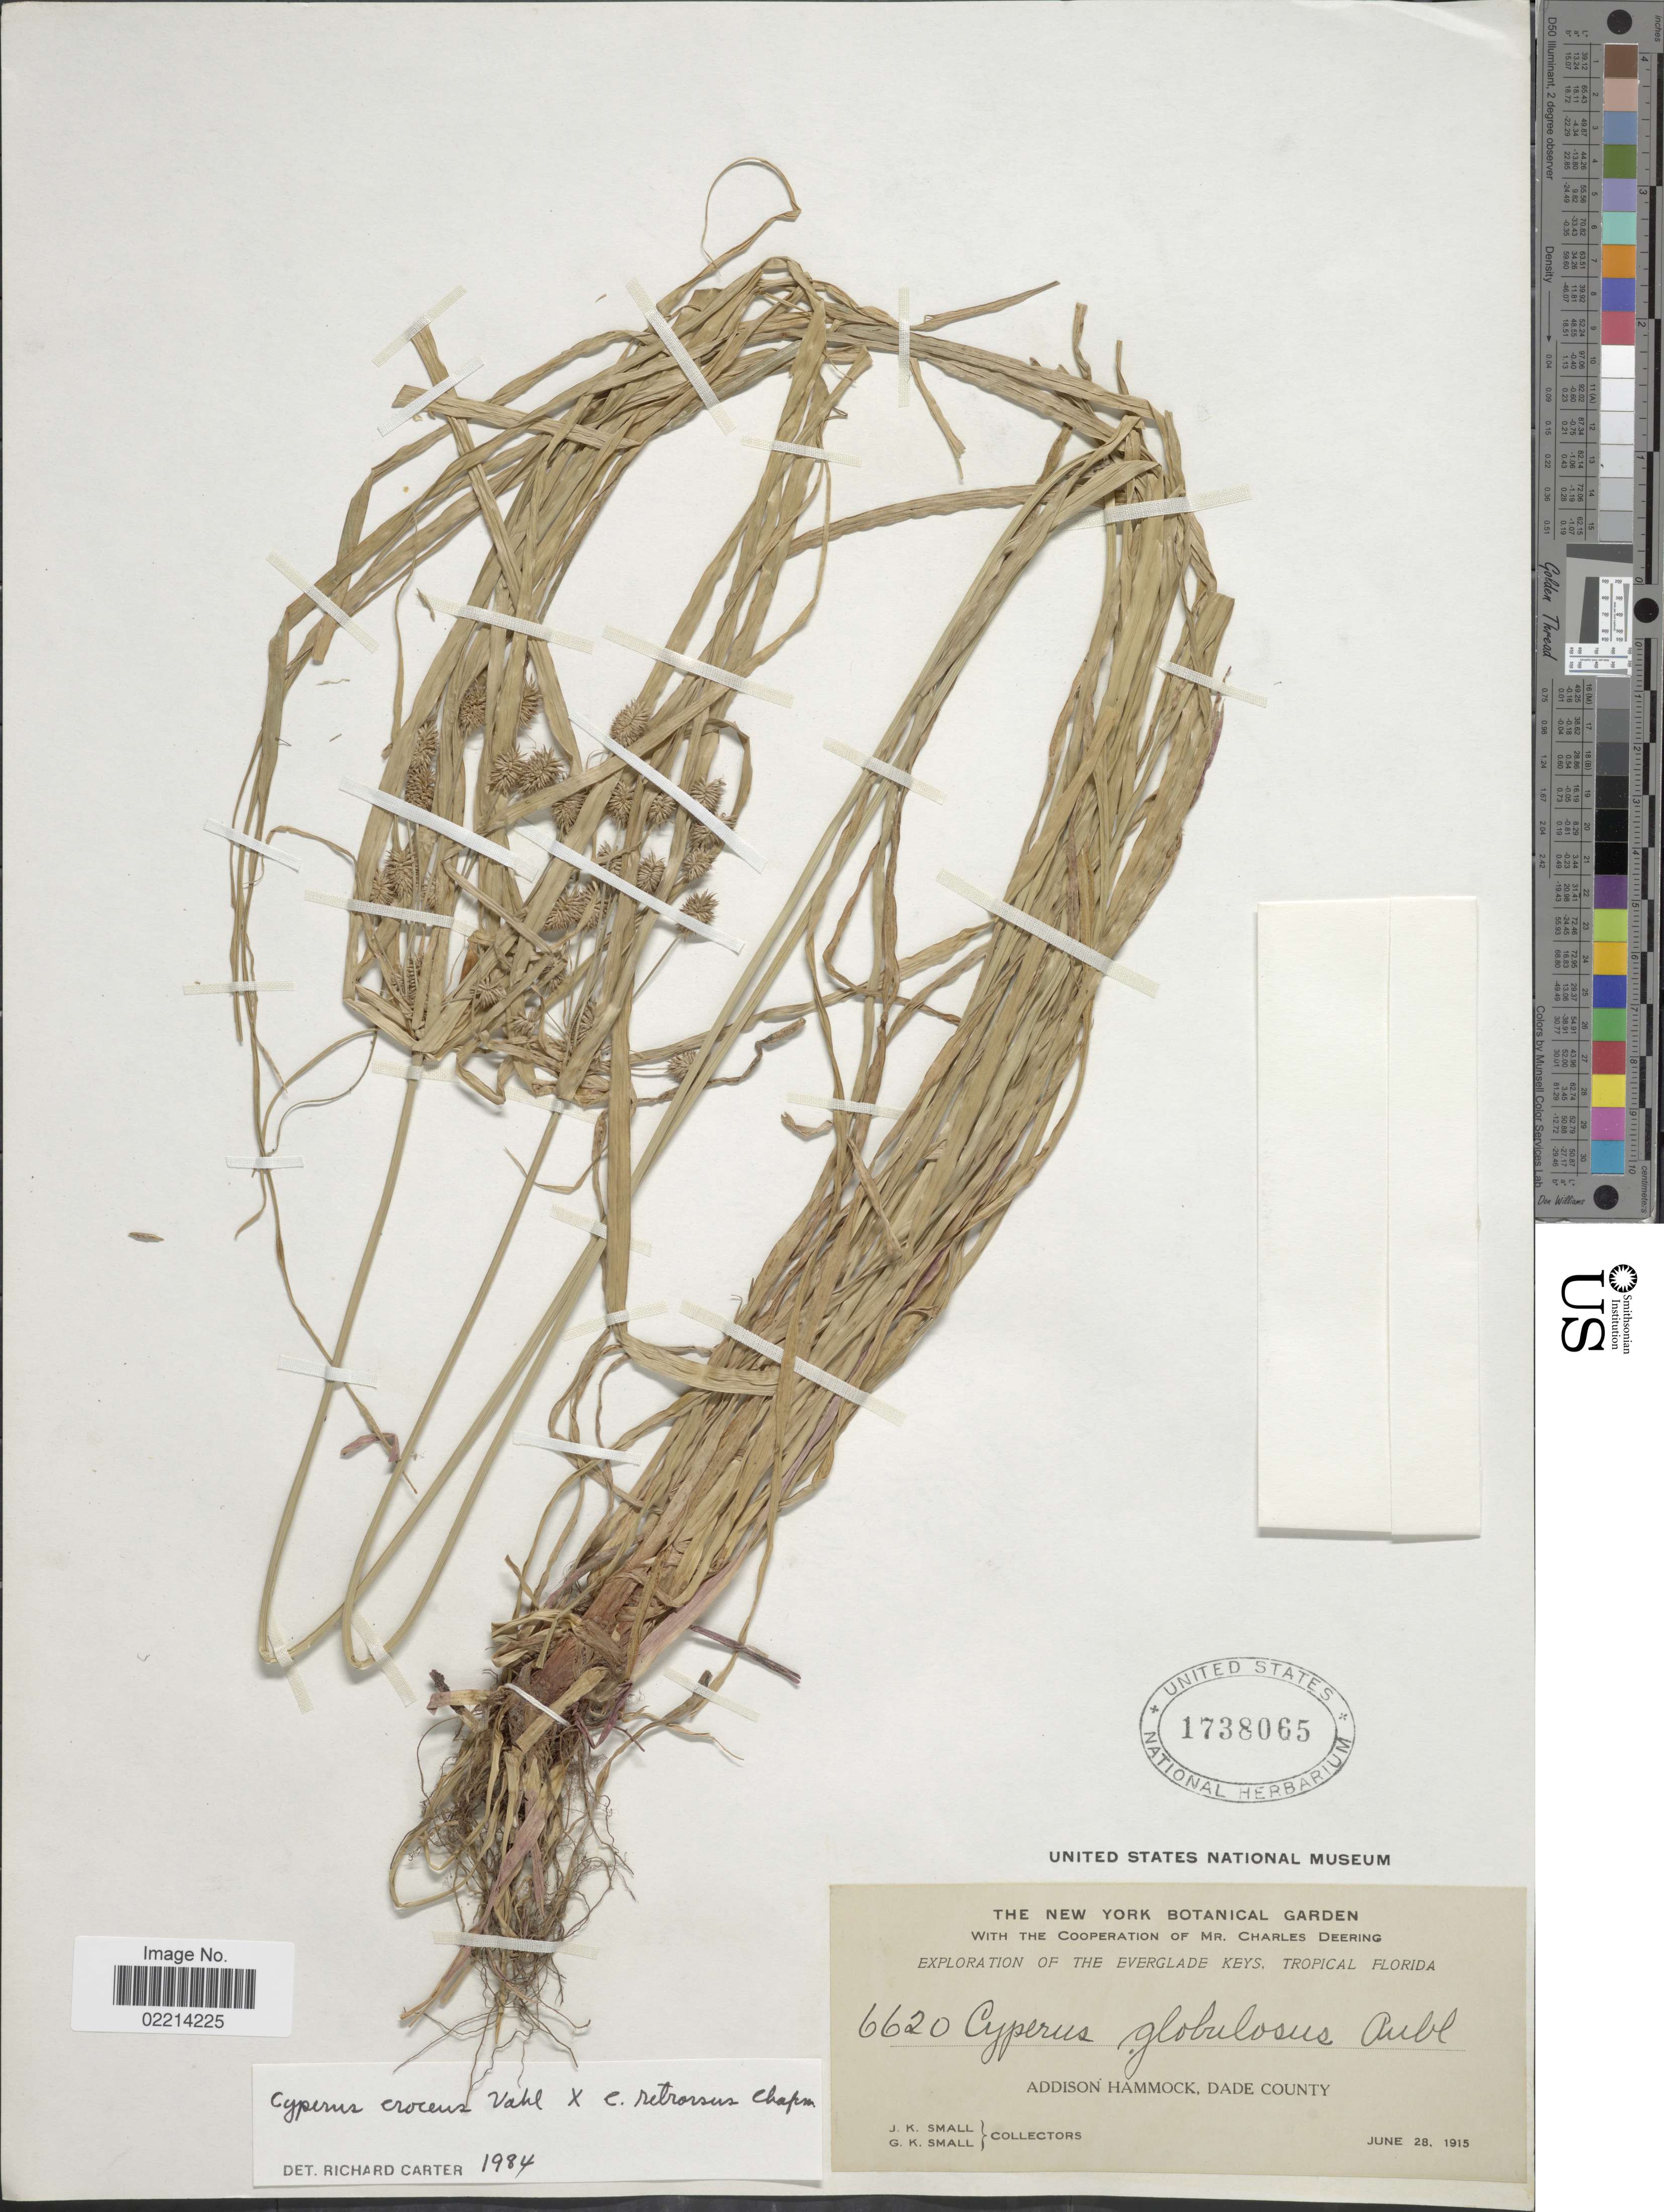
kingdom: Plantae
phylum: Tracheophyta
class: Liliopsida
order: Poales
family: Cyperaceae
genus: Cyperus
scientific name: Cyperus croceus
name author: Vahl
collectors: J. K. Small & G. K. Small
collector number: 6620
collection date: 1915-06-28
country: United States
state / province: Florida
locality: The Everglades Keys, Tropical Florida, Addison Hammock, Dade County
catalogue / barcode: US 1738065